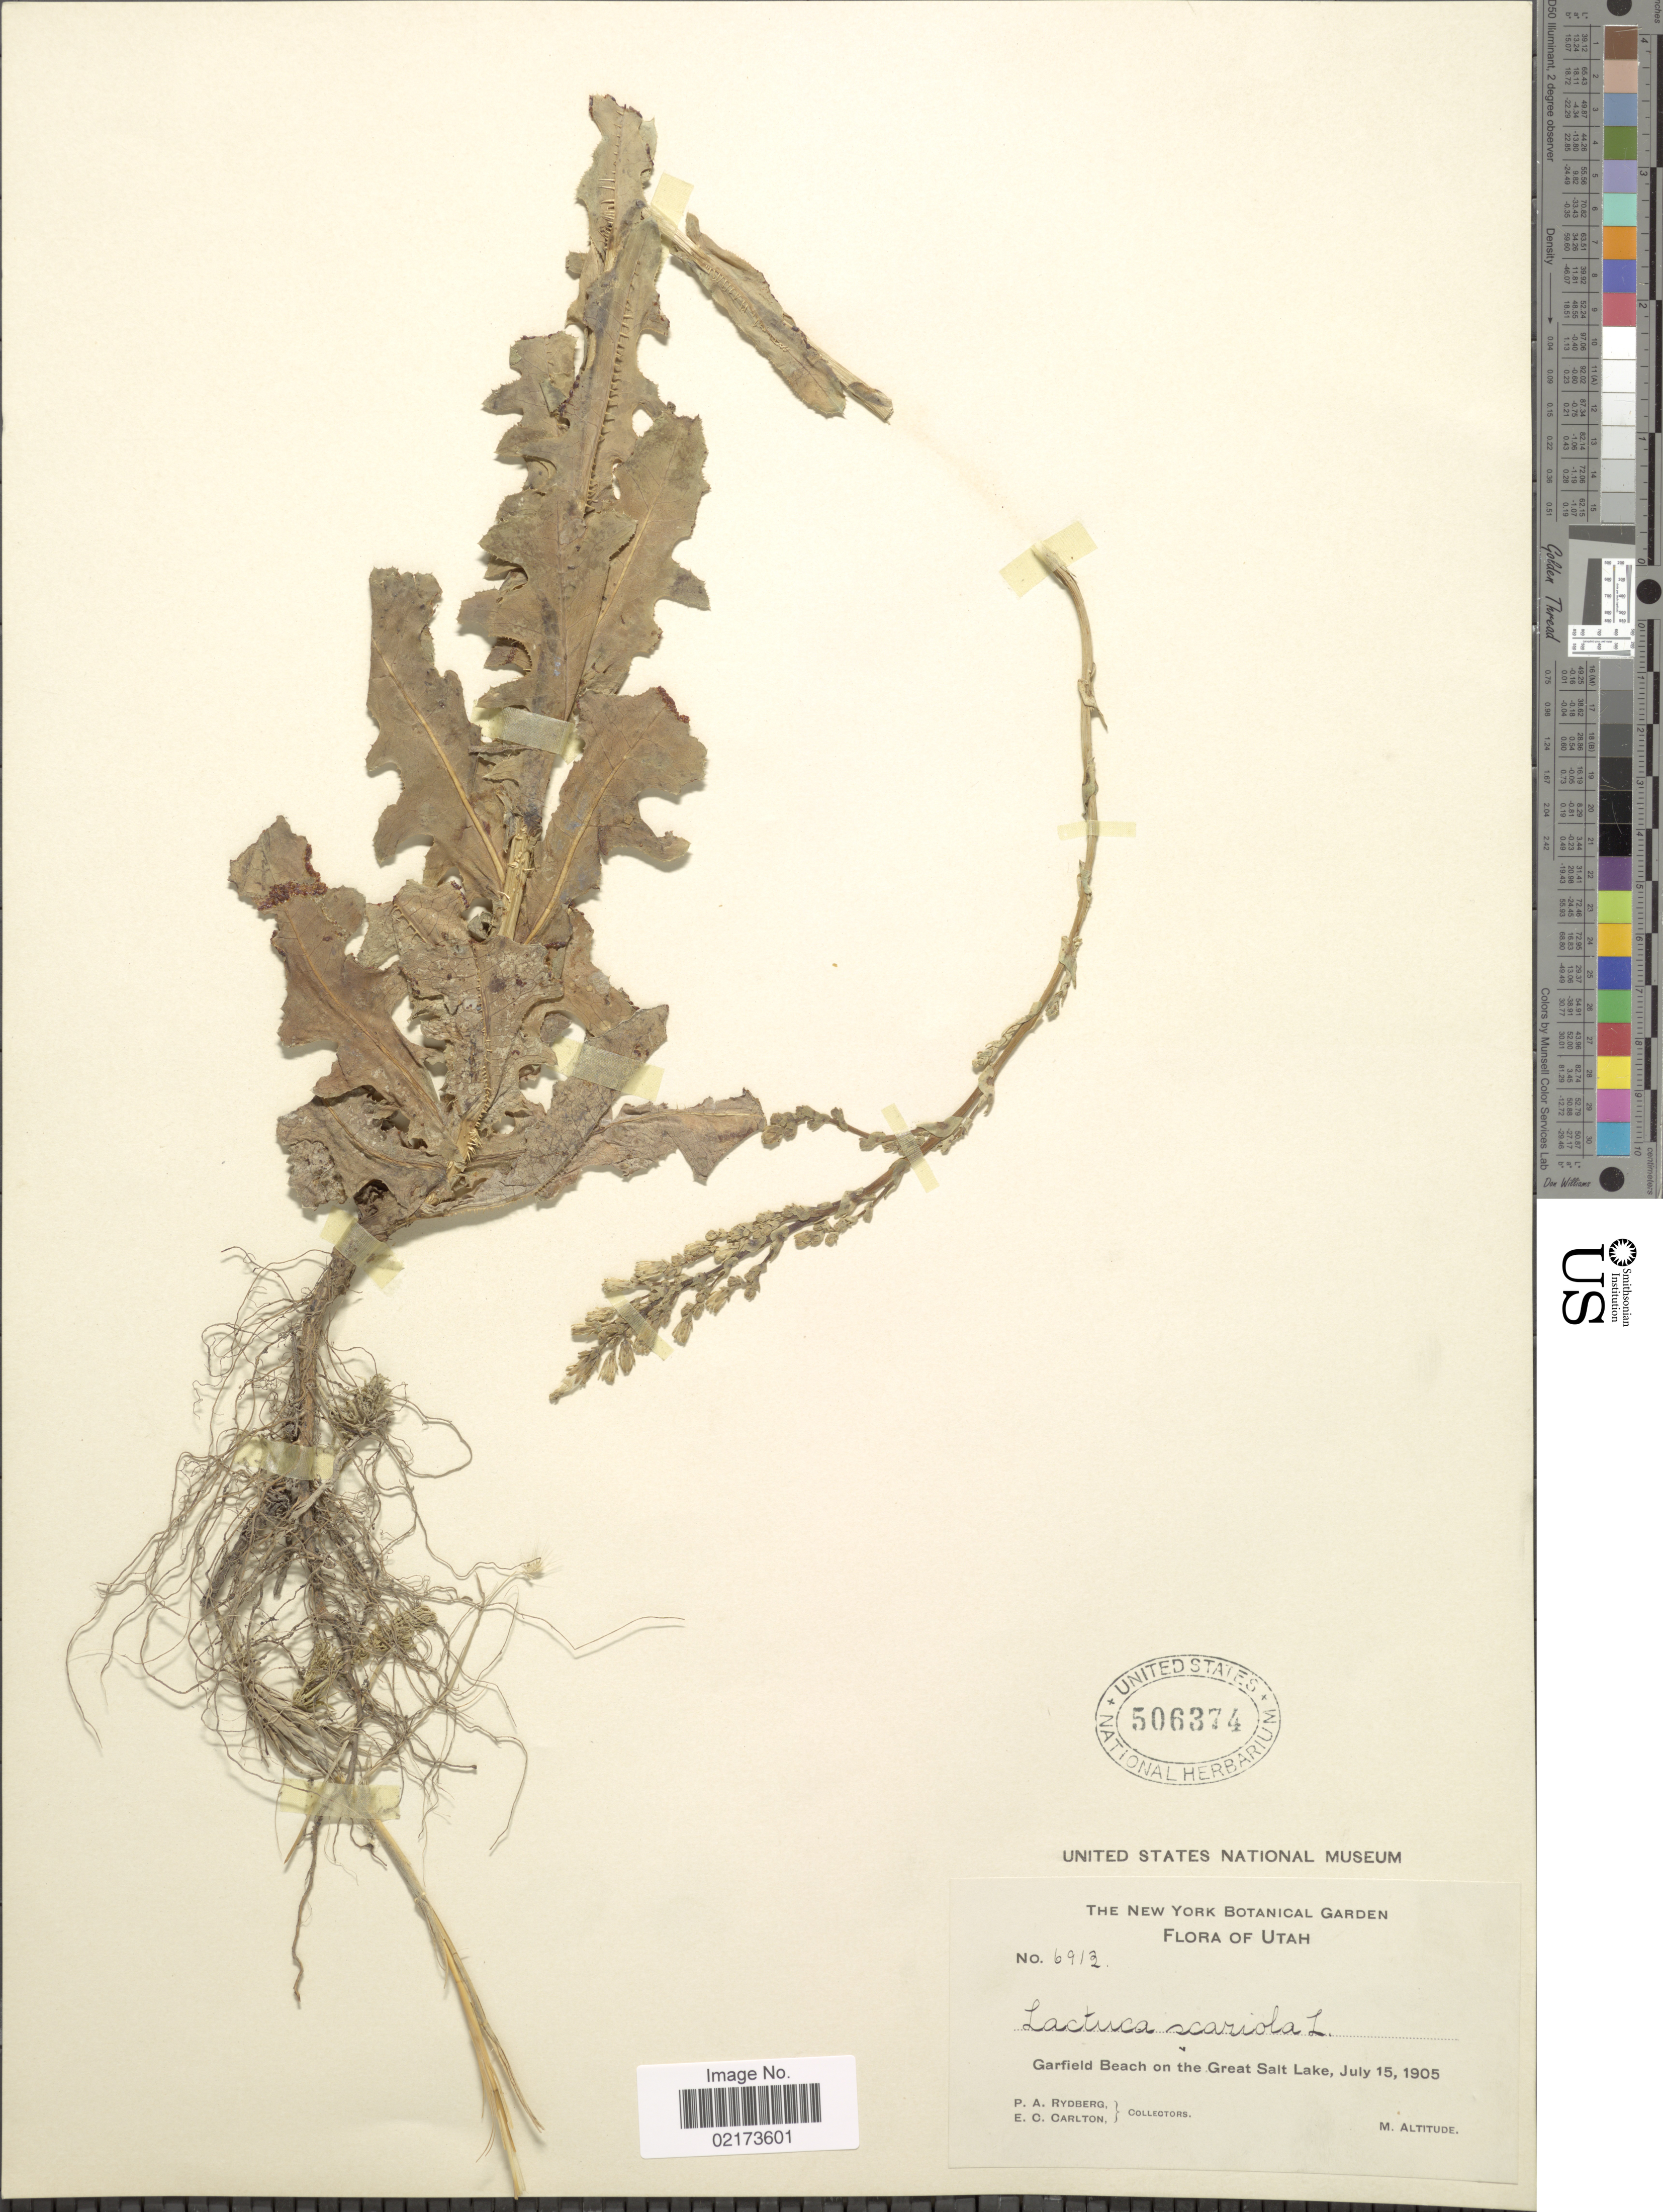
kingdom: Plantae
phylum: Tracheophyta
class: Magnoliopsida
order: Asterales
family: Asteraceae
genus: Lactuca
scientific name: Lactuca serriola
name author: L.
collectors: P. A. Rydberg & E. Carlton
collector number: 6913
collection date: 1905-07-15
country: United States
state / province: Utah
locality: Garfield Beach on the Great Salt Lake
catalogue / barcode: US 506374